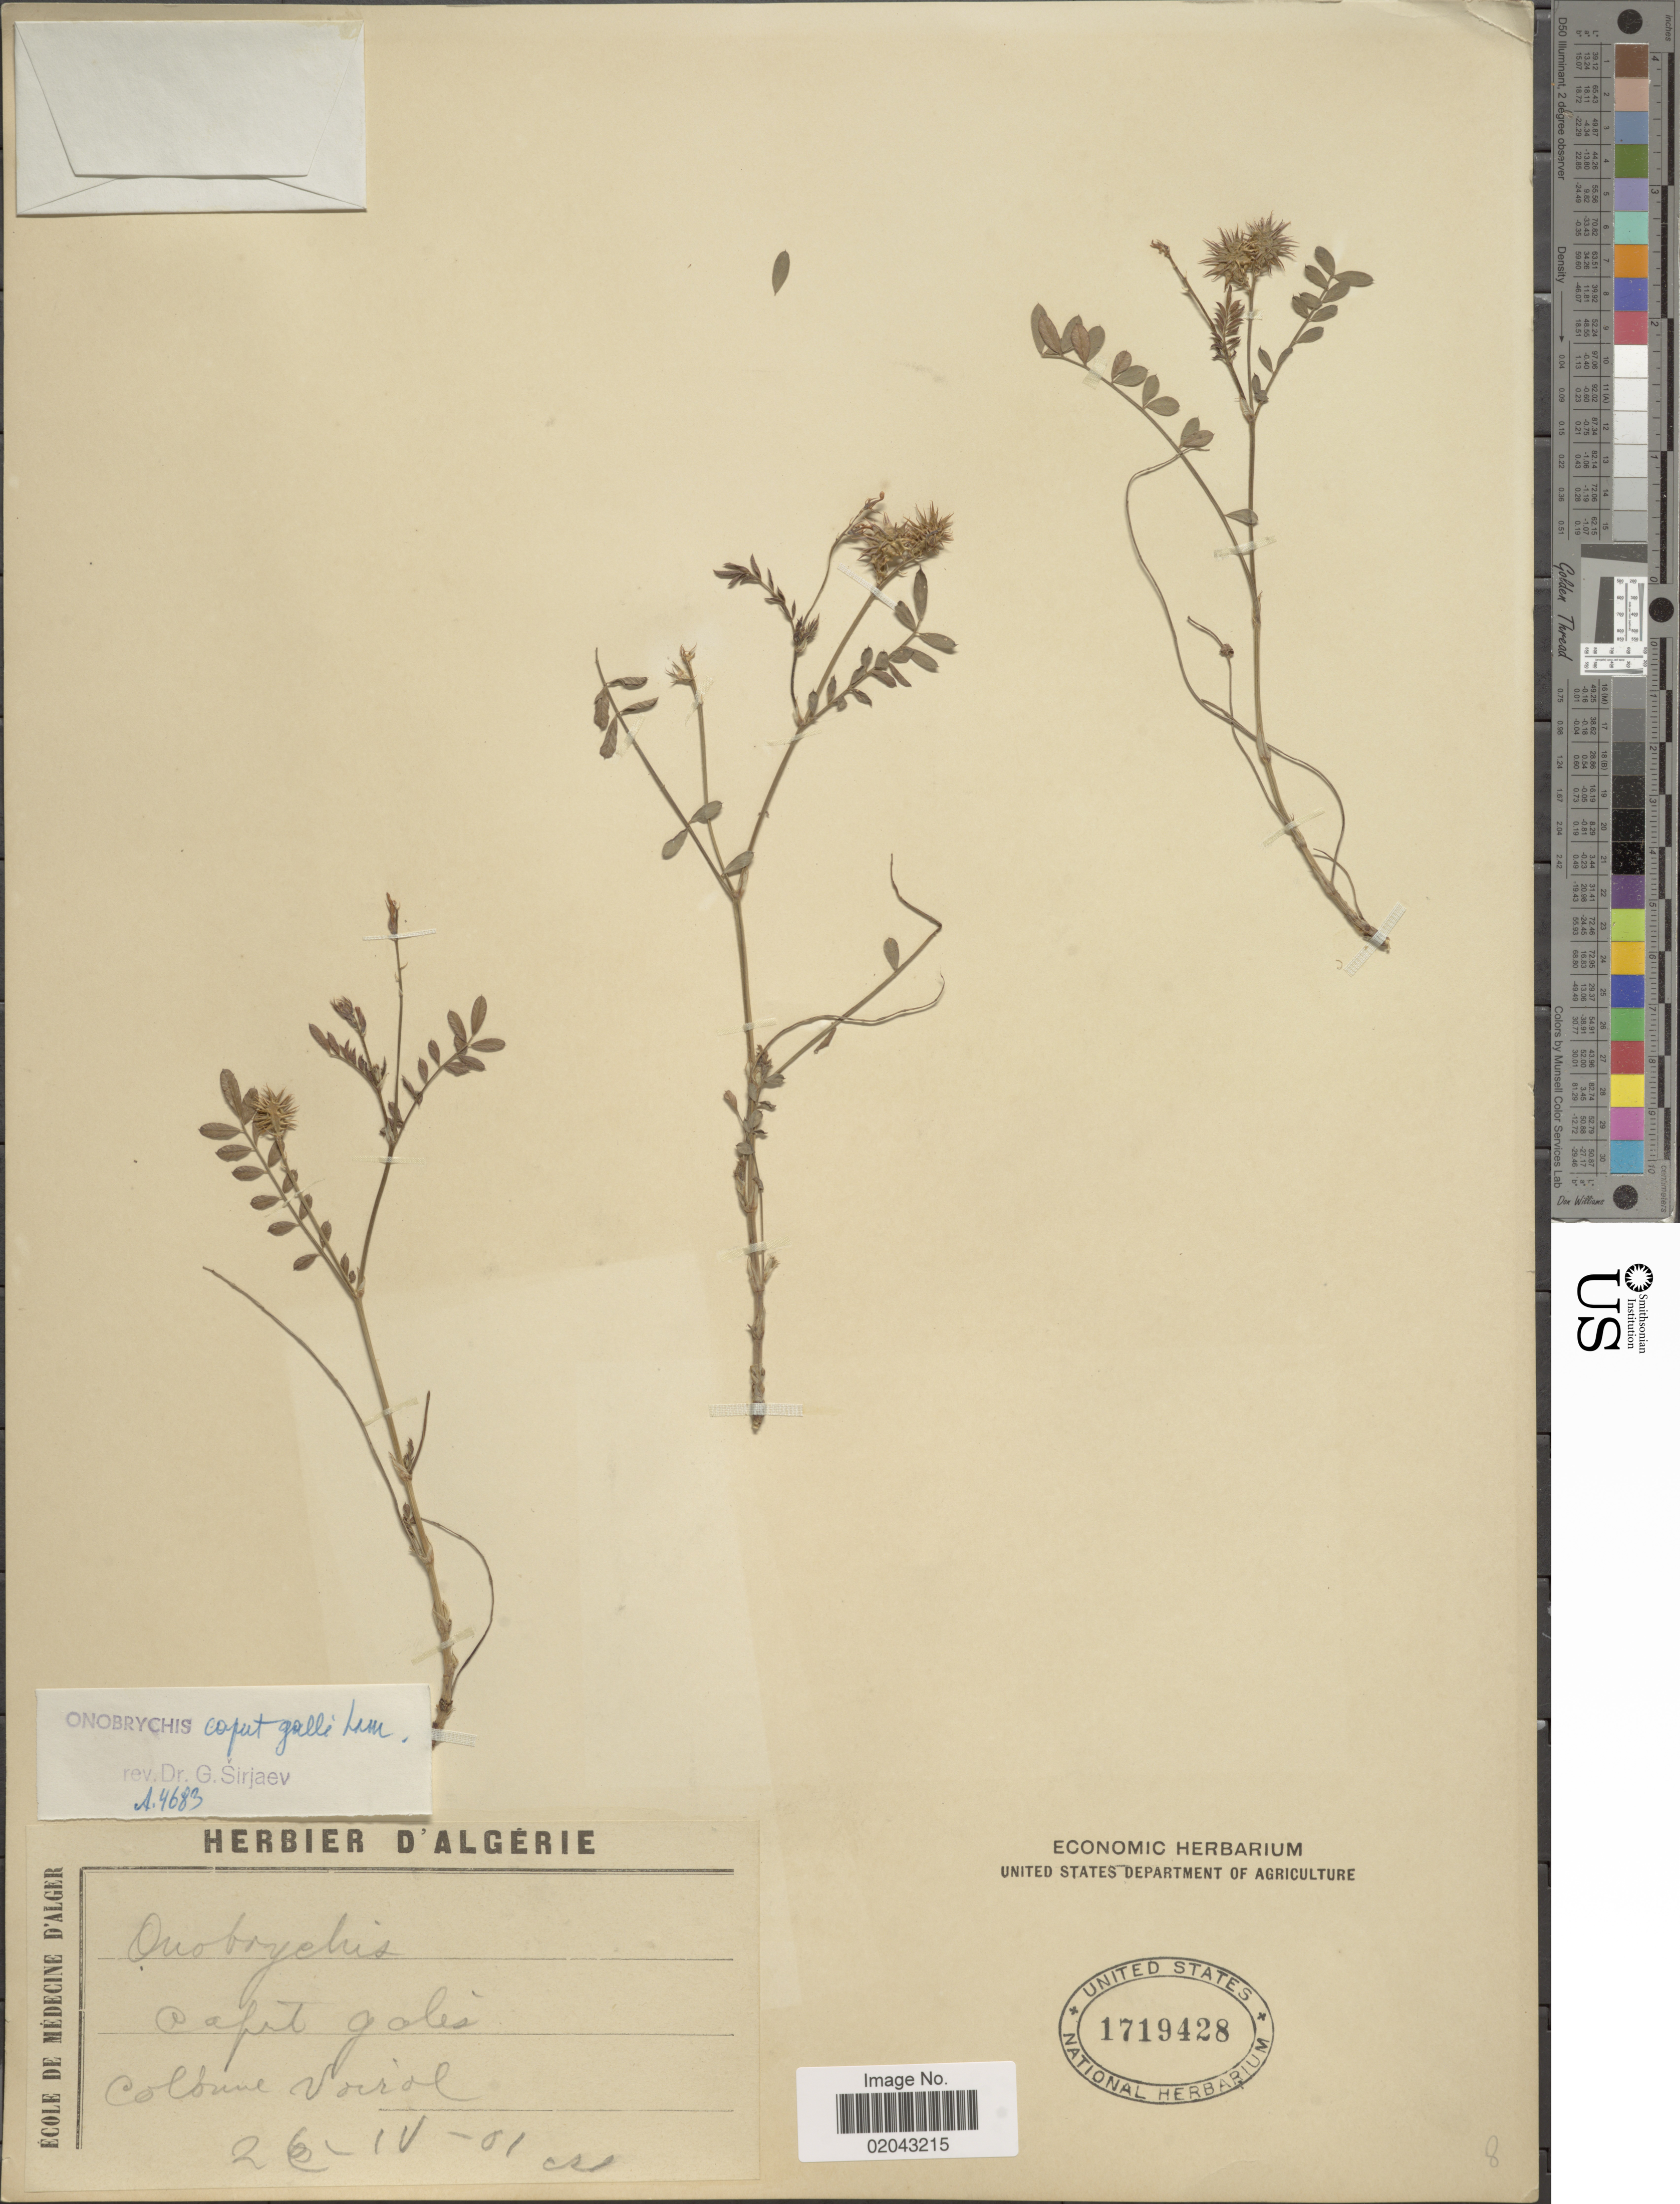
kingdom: Plantae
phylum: Tracheophyta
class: Magnoliopsida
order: Fabales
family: Fabaceae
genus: Onobrychis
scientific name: Onobrychis caput-galli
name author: (L.) Lam.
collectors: Ex herb. D'Algerie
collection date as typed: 26-IV-01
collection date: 1901-04-26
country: Algeria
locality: Colonne Voirol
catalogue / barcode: US 1719428